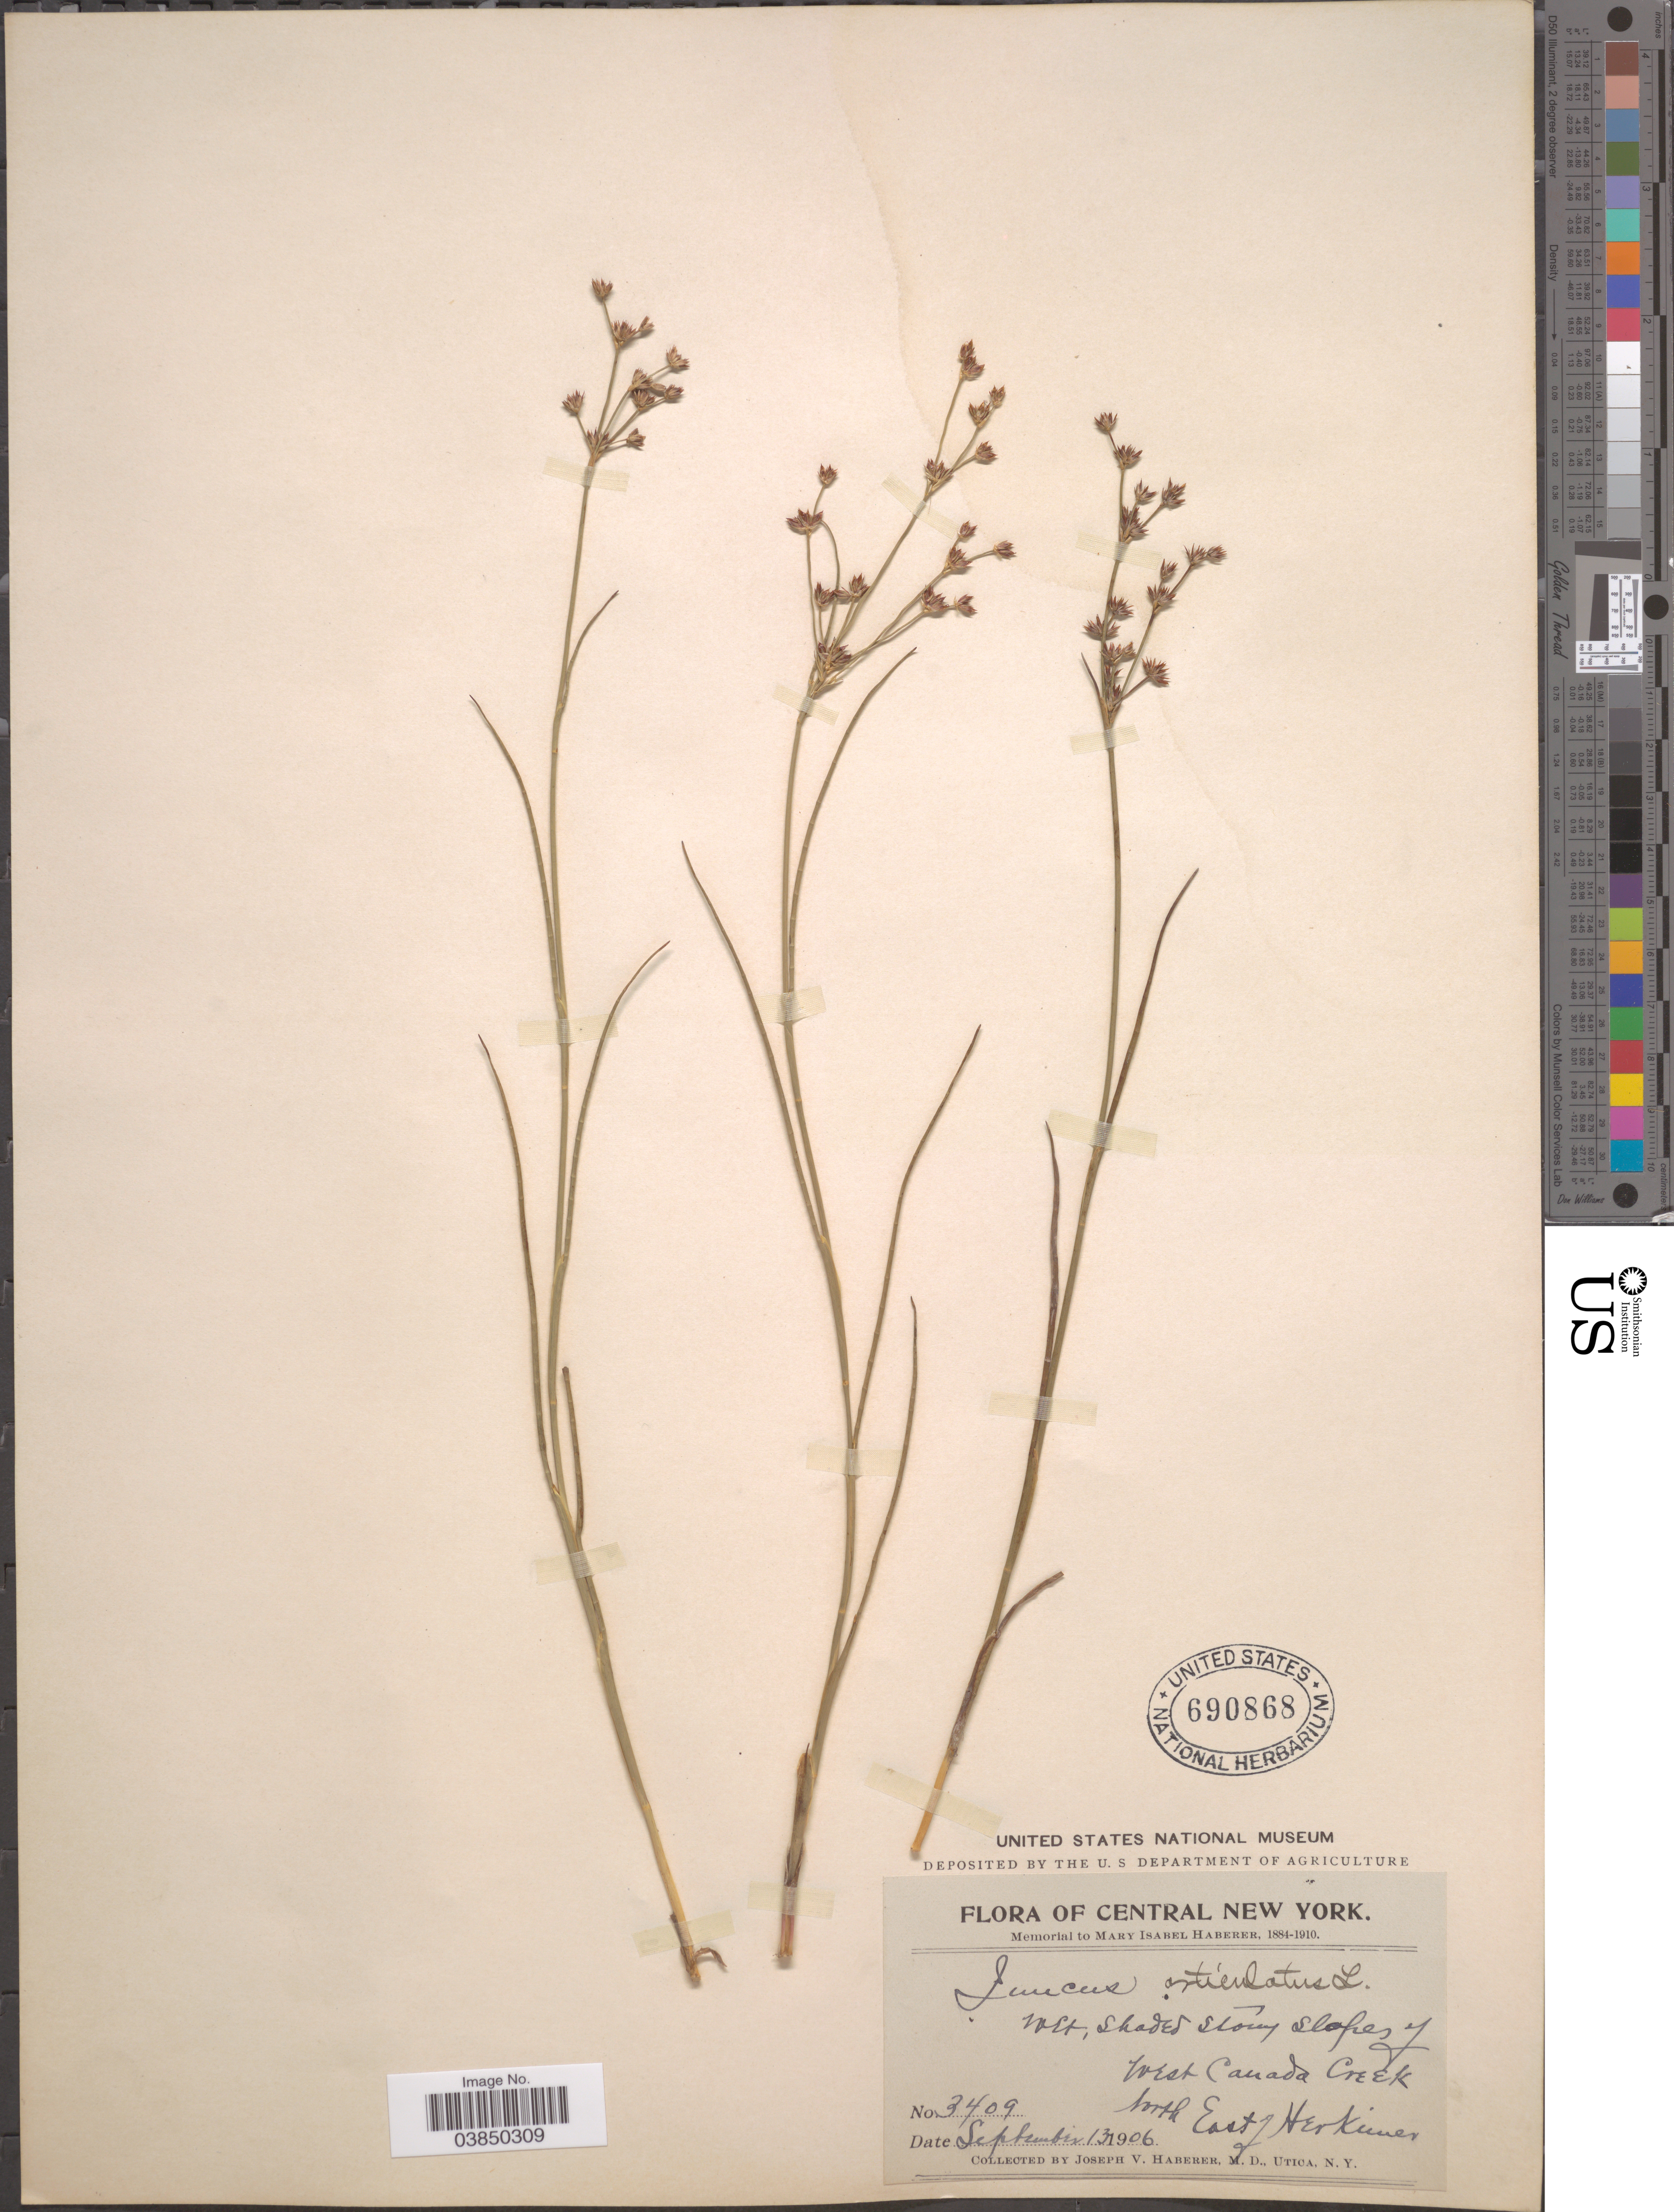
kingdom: Plantae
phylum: Tracheophyta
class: Liliopsida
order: Poales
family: Juncaceae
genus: Juncus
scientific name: Juncus articulatus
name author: L.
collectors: J. V. Haberer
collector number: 3409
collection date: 1906-09-19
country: United States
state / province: New York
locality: Central New York. West Canada Creek. North Easte of Herkimer.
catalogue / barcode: US 690868